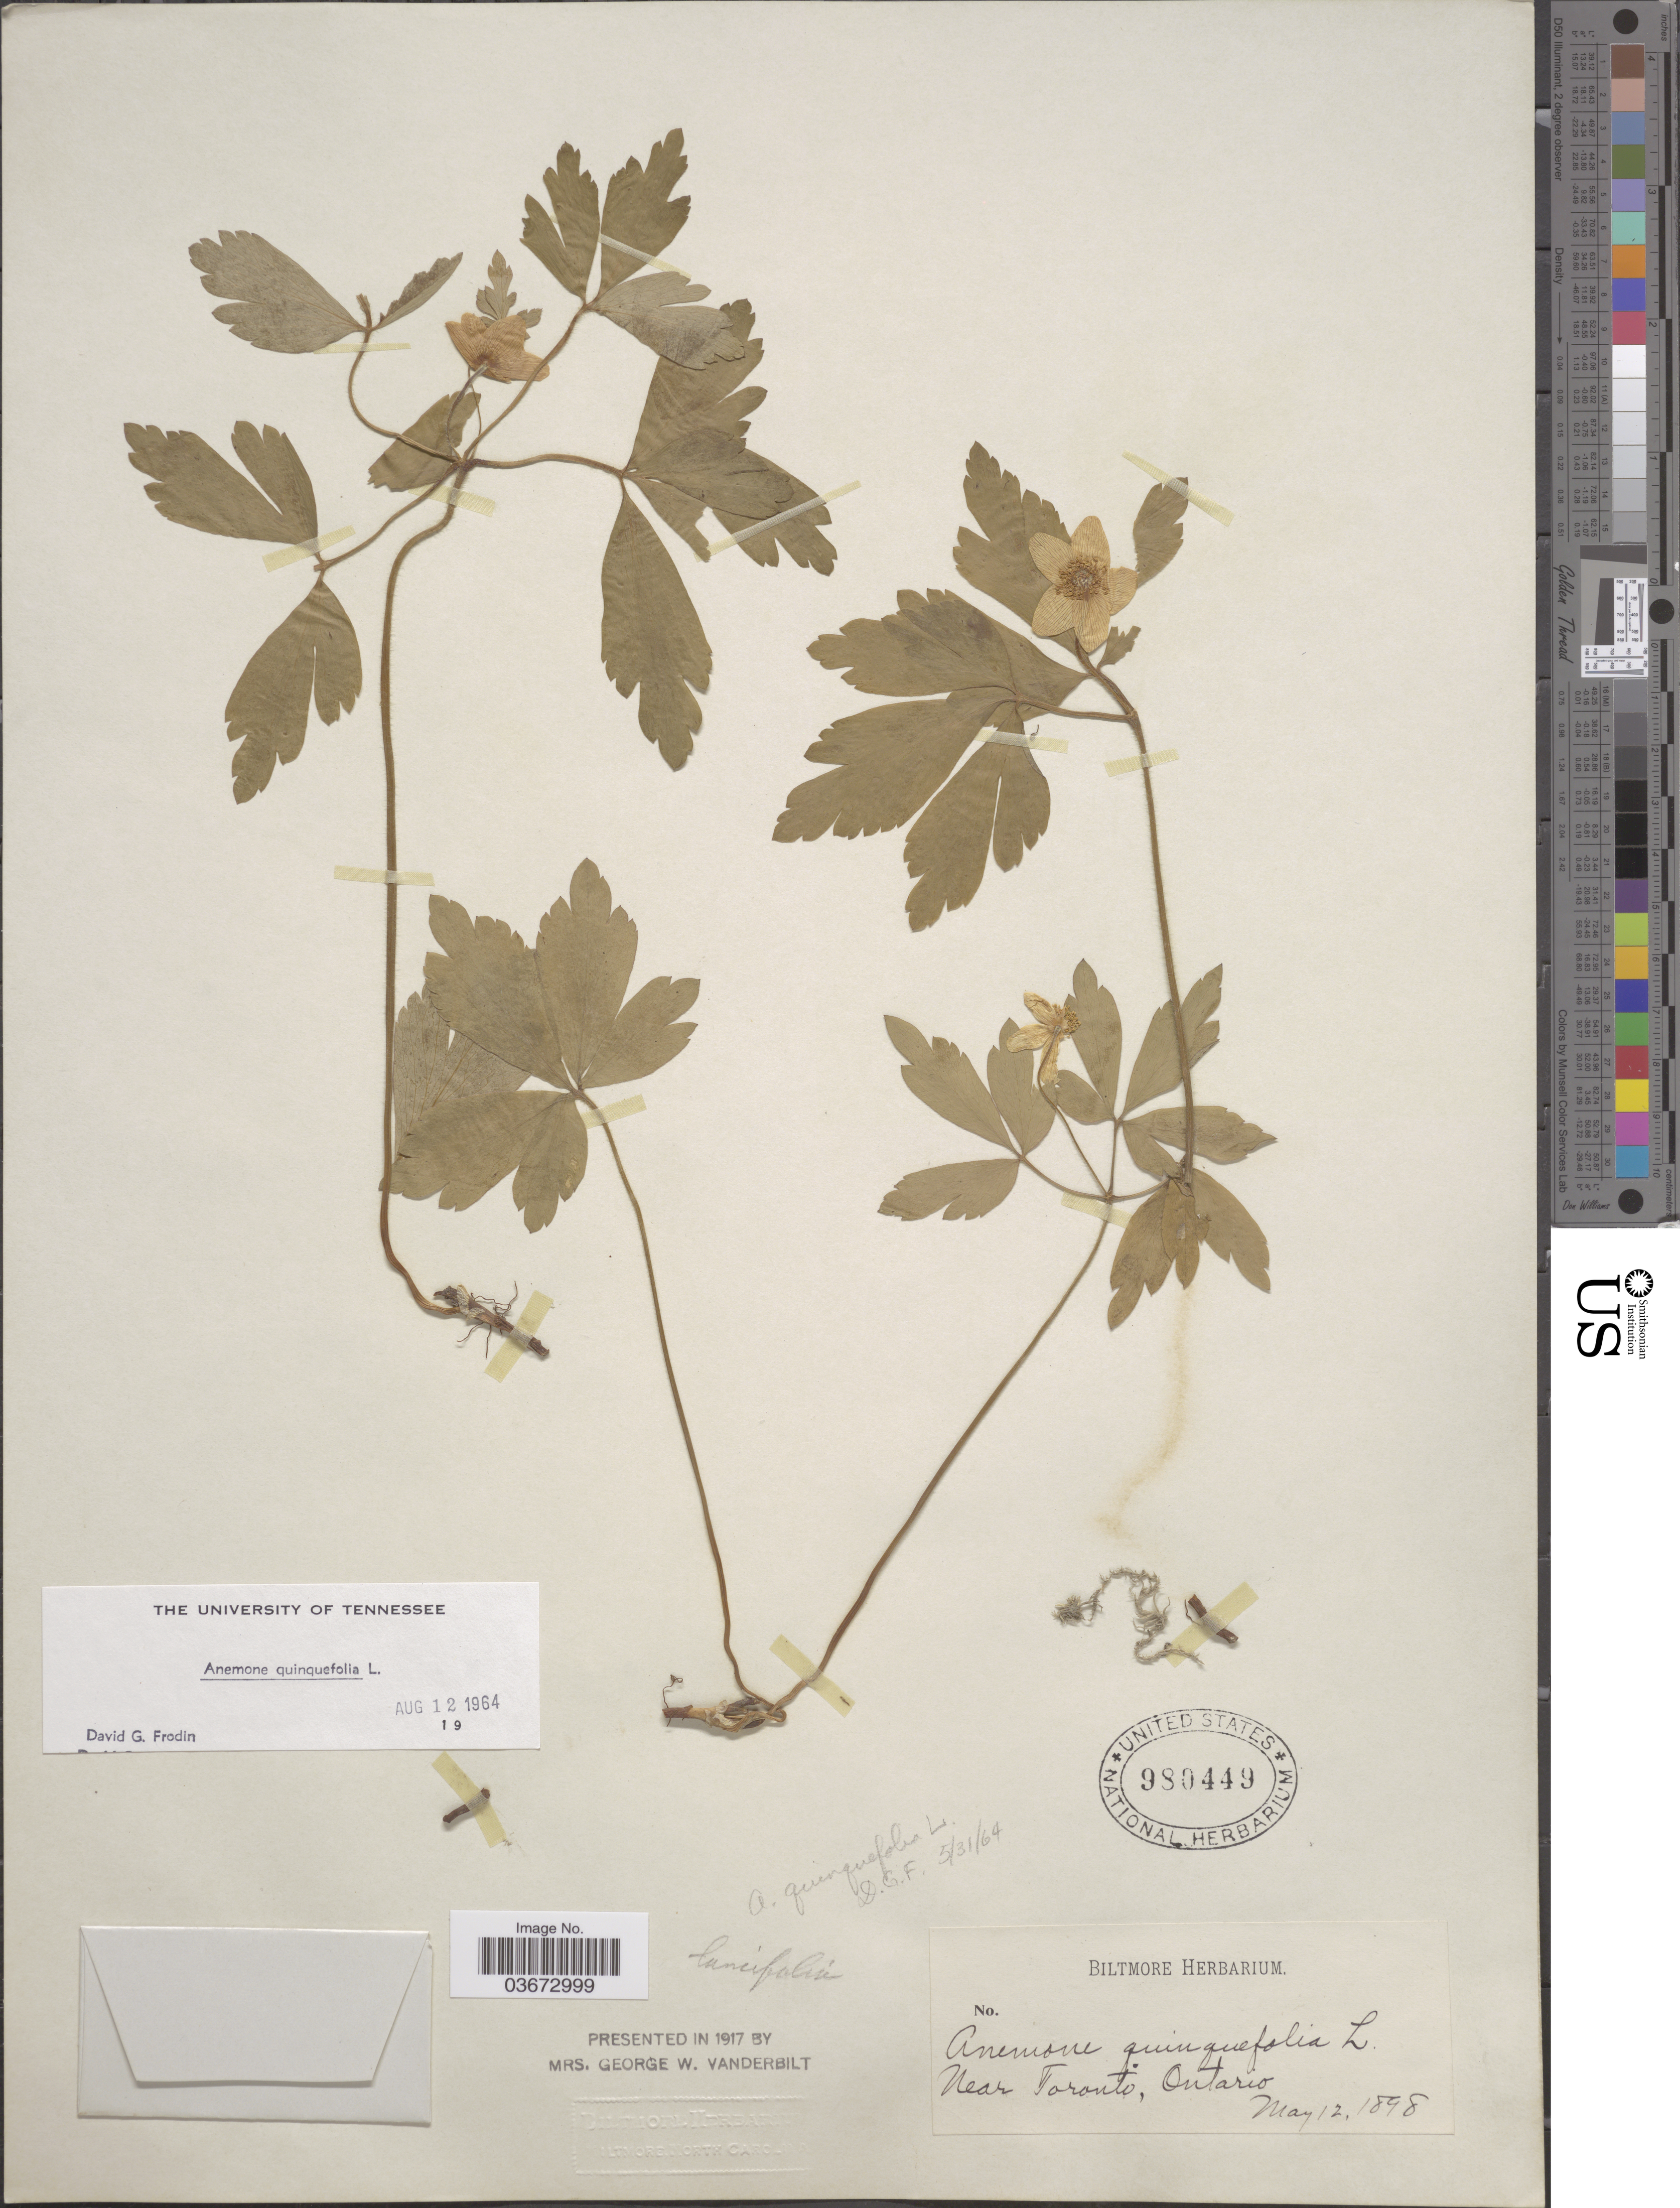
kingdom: Plantae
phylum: Tracheophyta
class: Magnoliopsida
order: Ranunculales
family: Ranunculaceae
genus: Anemone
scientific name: Anemone quinquefolia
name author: L.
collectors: ex herb. Biltmore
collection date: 1898-05-12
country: Canada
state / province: Ontario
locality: Near Toronto.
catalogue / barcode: US 980449